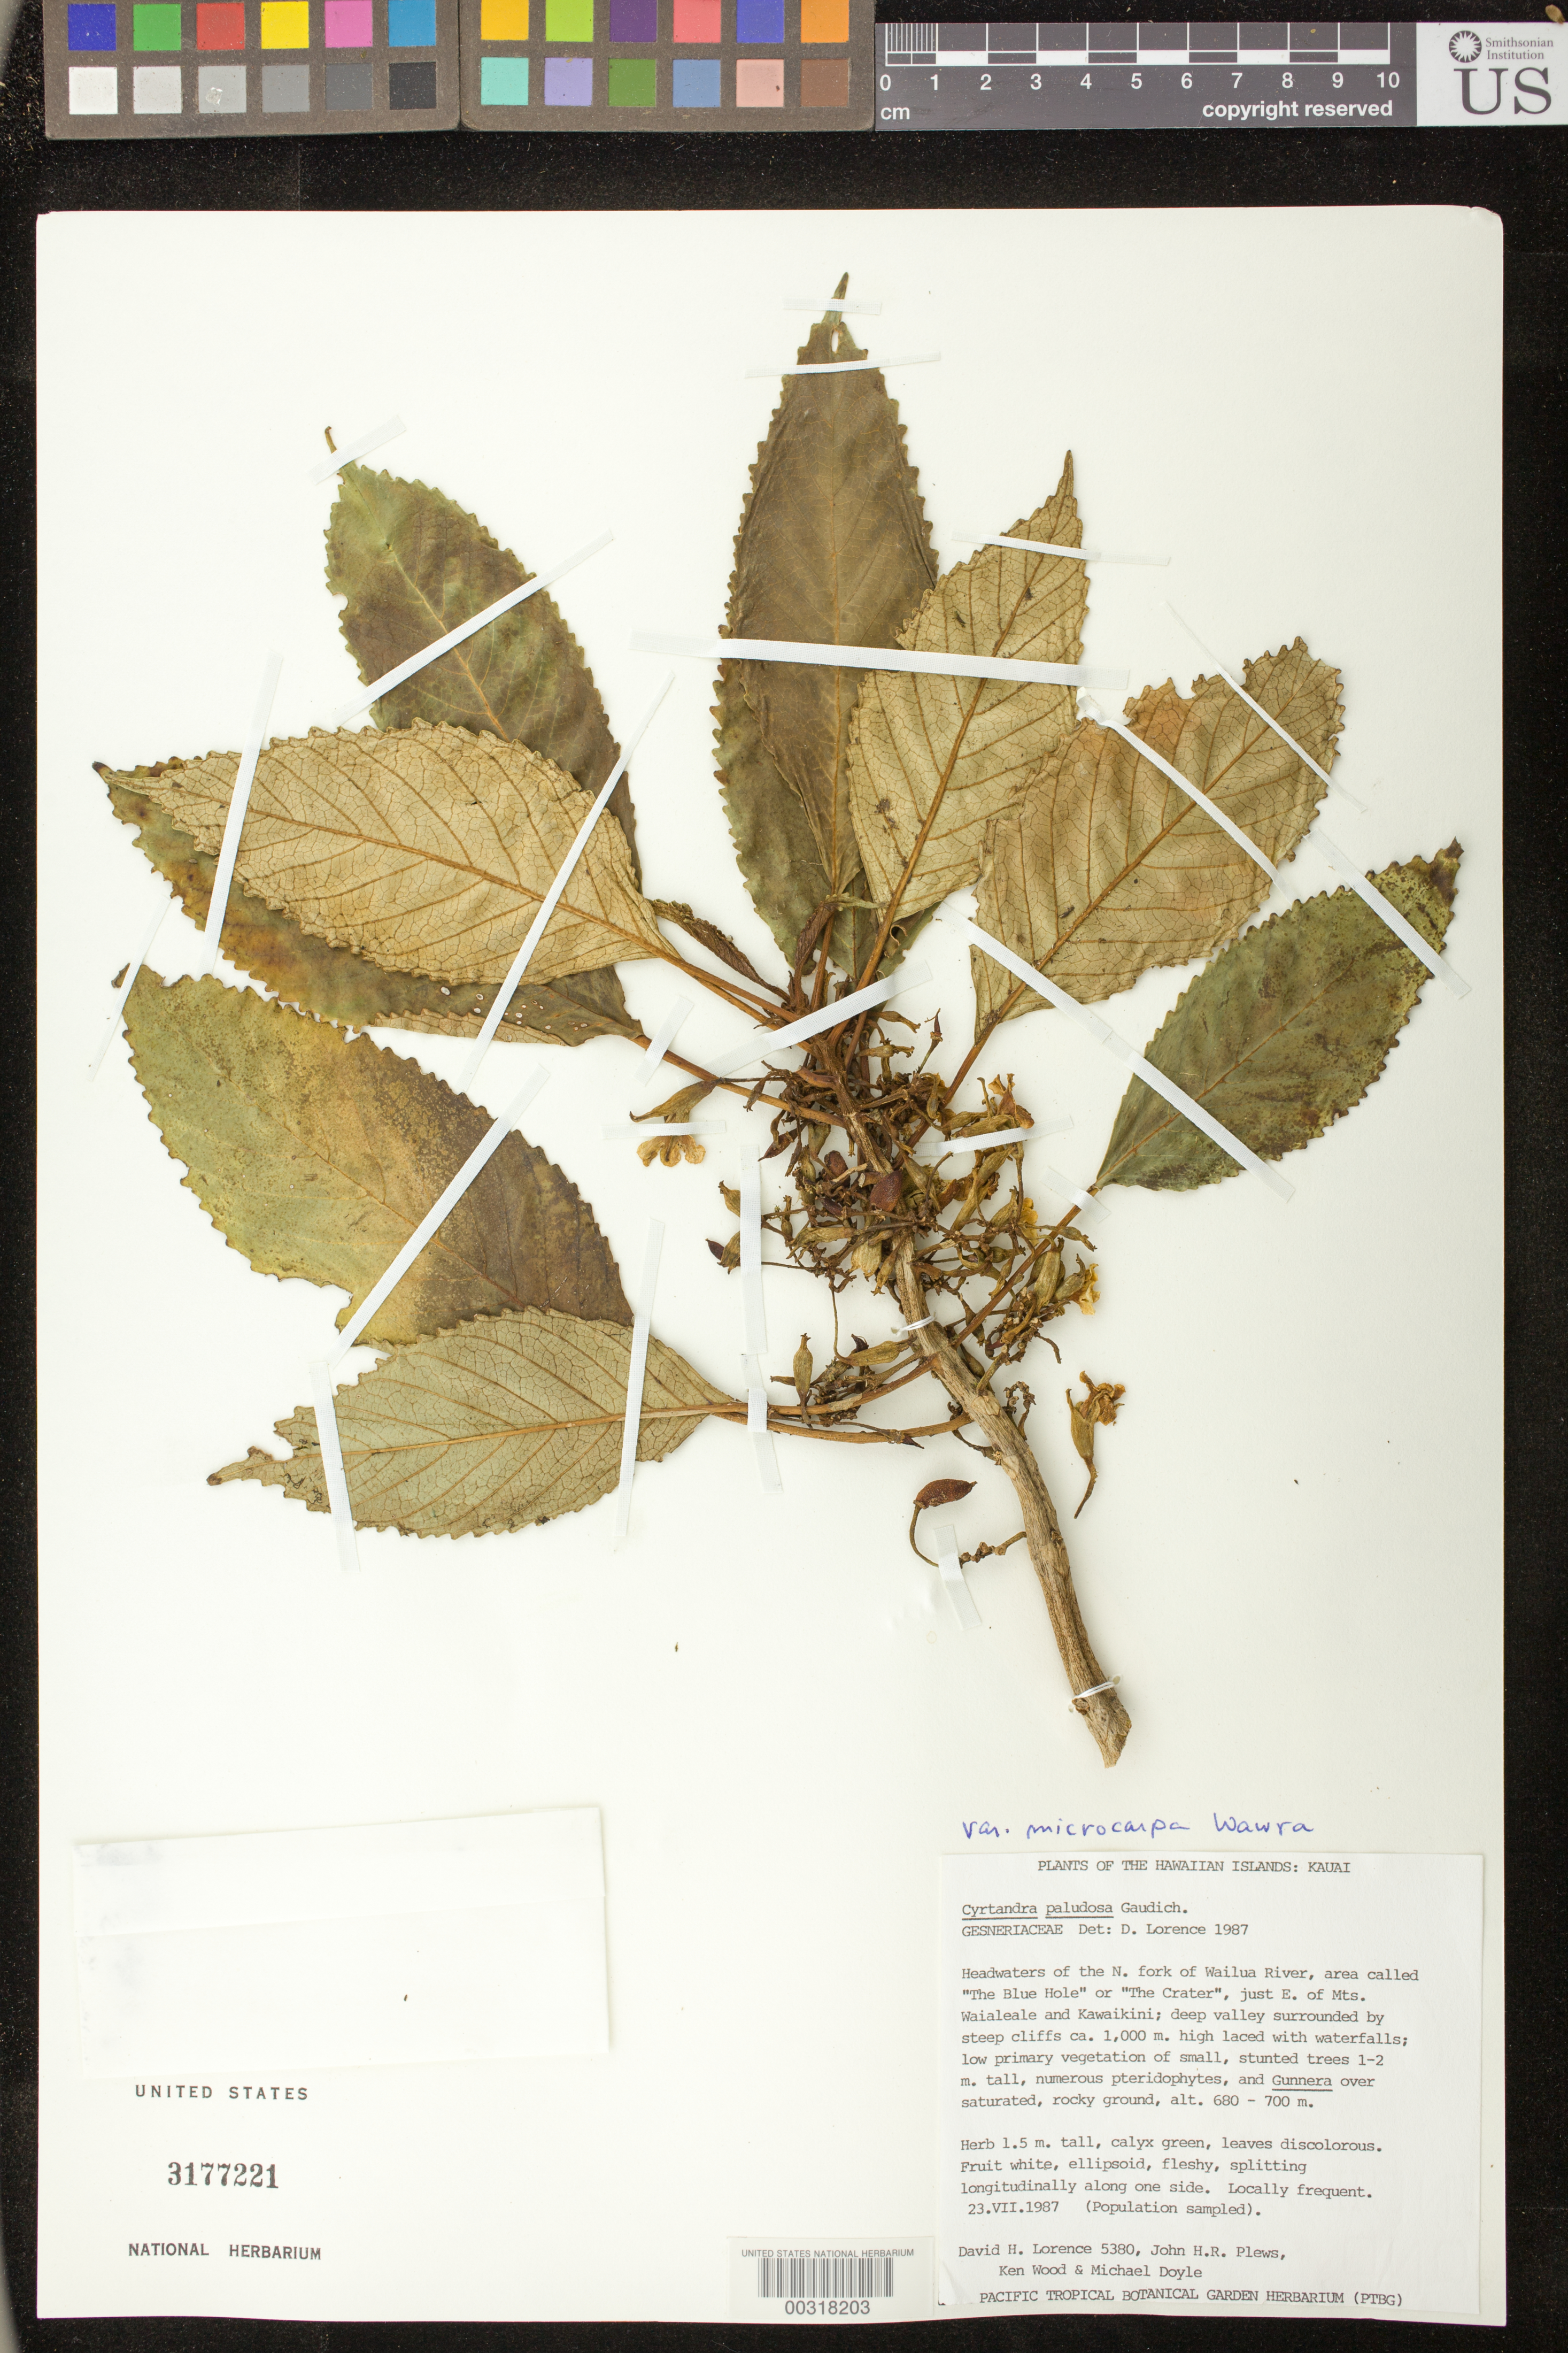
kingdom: Plantae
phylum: Tracheophyta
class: Magnoliopsida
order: Lamiales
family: Gesneriaceae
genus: Cyrtandra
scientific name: Cyrtandra paludosa var. microcarpa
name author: Wawra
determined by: Lorence, David H., (PTBG), National Tropical Botanical Garden (UNITED STATES)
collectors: D. Lorence, J. Plews, K. R. Wood & M. Doyle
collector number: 5380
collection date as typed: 23 Jul 1987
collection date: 1987-07-23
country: United States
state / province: Hawaii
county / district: Kauai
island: Kaua'i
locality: Headwaters of the N fork of Wailua river, area called "the blue hole" or "the crater", just E of Mts Waialeale and Kawaikini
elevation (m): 680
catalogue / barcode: US 3177221